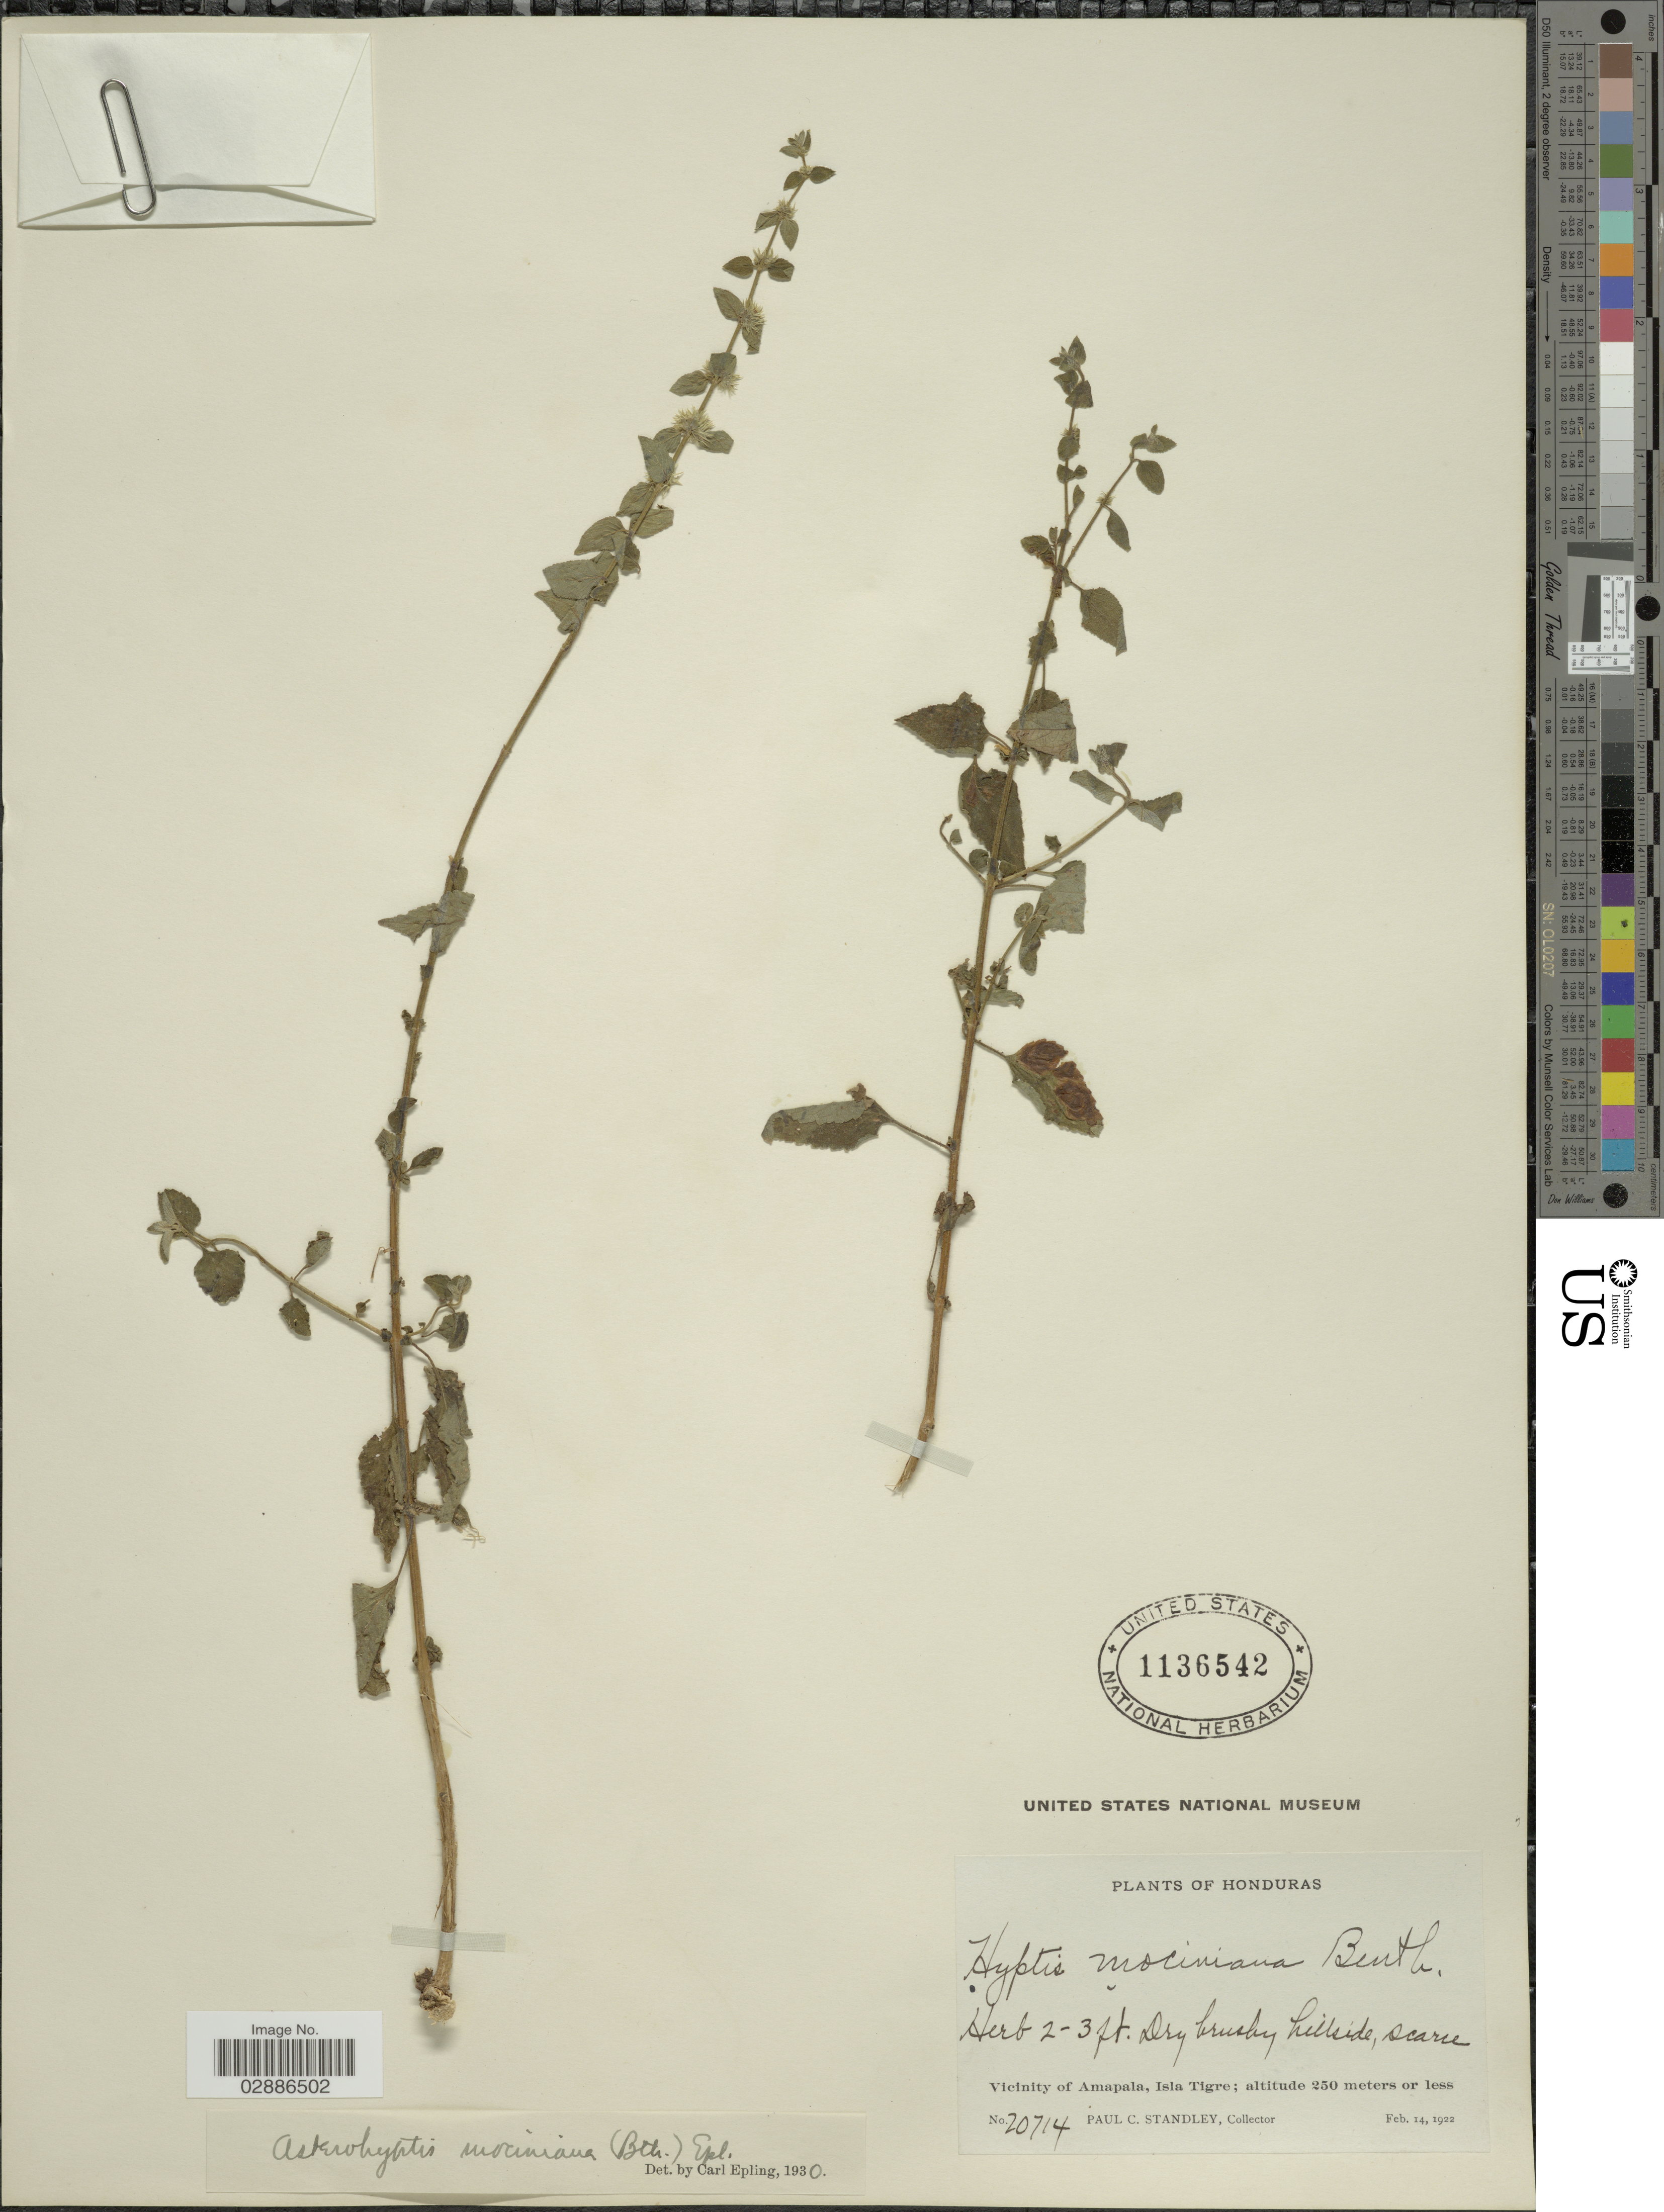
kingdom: Plantae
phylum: Tracheophyta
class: Magnoliopsida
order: Lamiales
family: Lamiaceae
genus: Asterohyptis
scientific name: Asterohyptis mociniana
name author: (Benth.) Epling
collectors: P. C. Standley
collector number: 20714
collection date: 1922-02-14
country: Honduras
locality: Vicinity of Amapala, Isla Tigre.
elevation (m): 250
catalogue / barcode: US 1136542